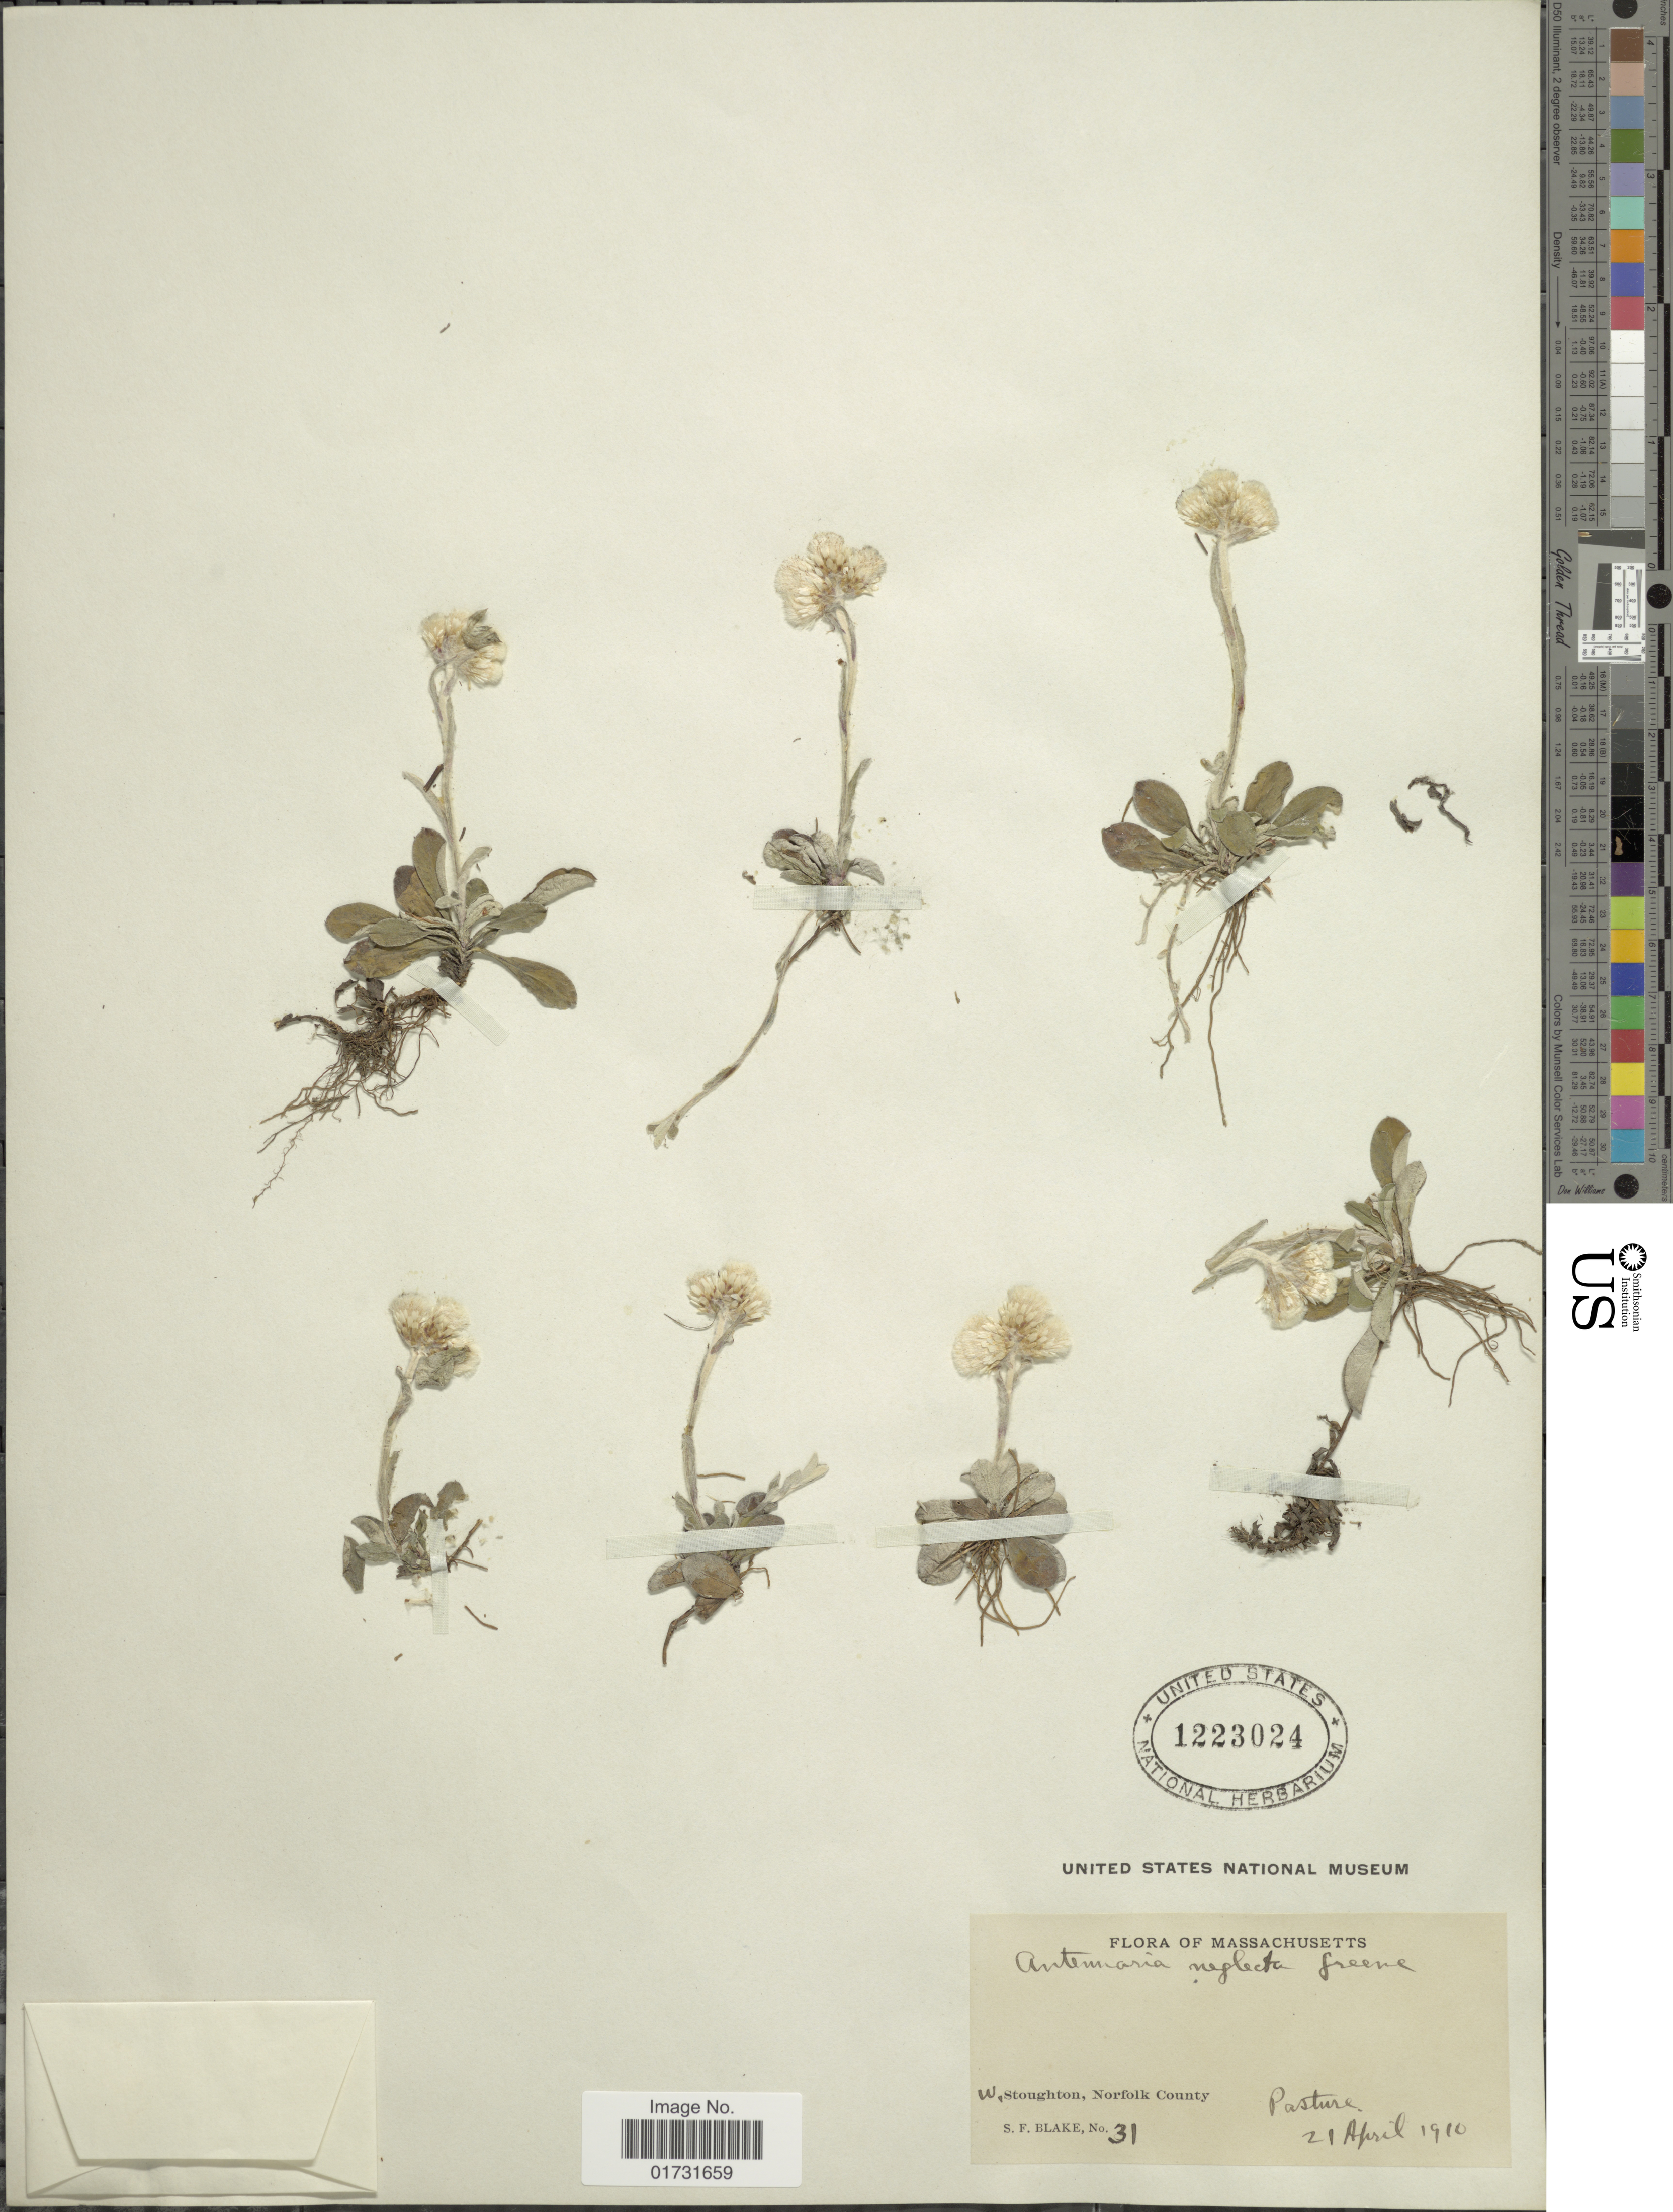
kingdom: Plantae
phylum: Tracheophyta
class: Magnoliopsida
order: Asterales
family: Asteraceae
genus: Antennaria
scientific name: Antennaria neglecta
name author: Greene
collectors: S. Blake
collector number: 31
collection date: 1910-04-21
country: United States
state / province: Massachusetts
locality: W, Stoughton, Norfolk County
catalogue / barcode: US 1223024